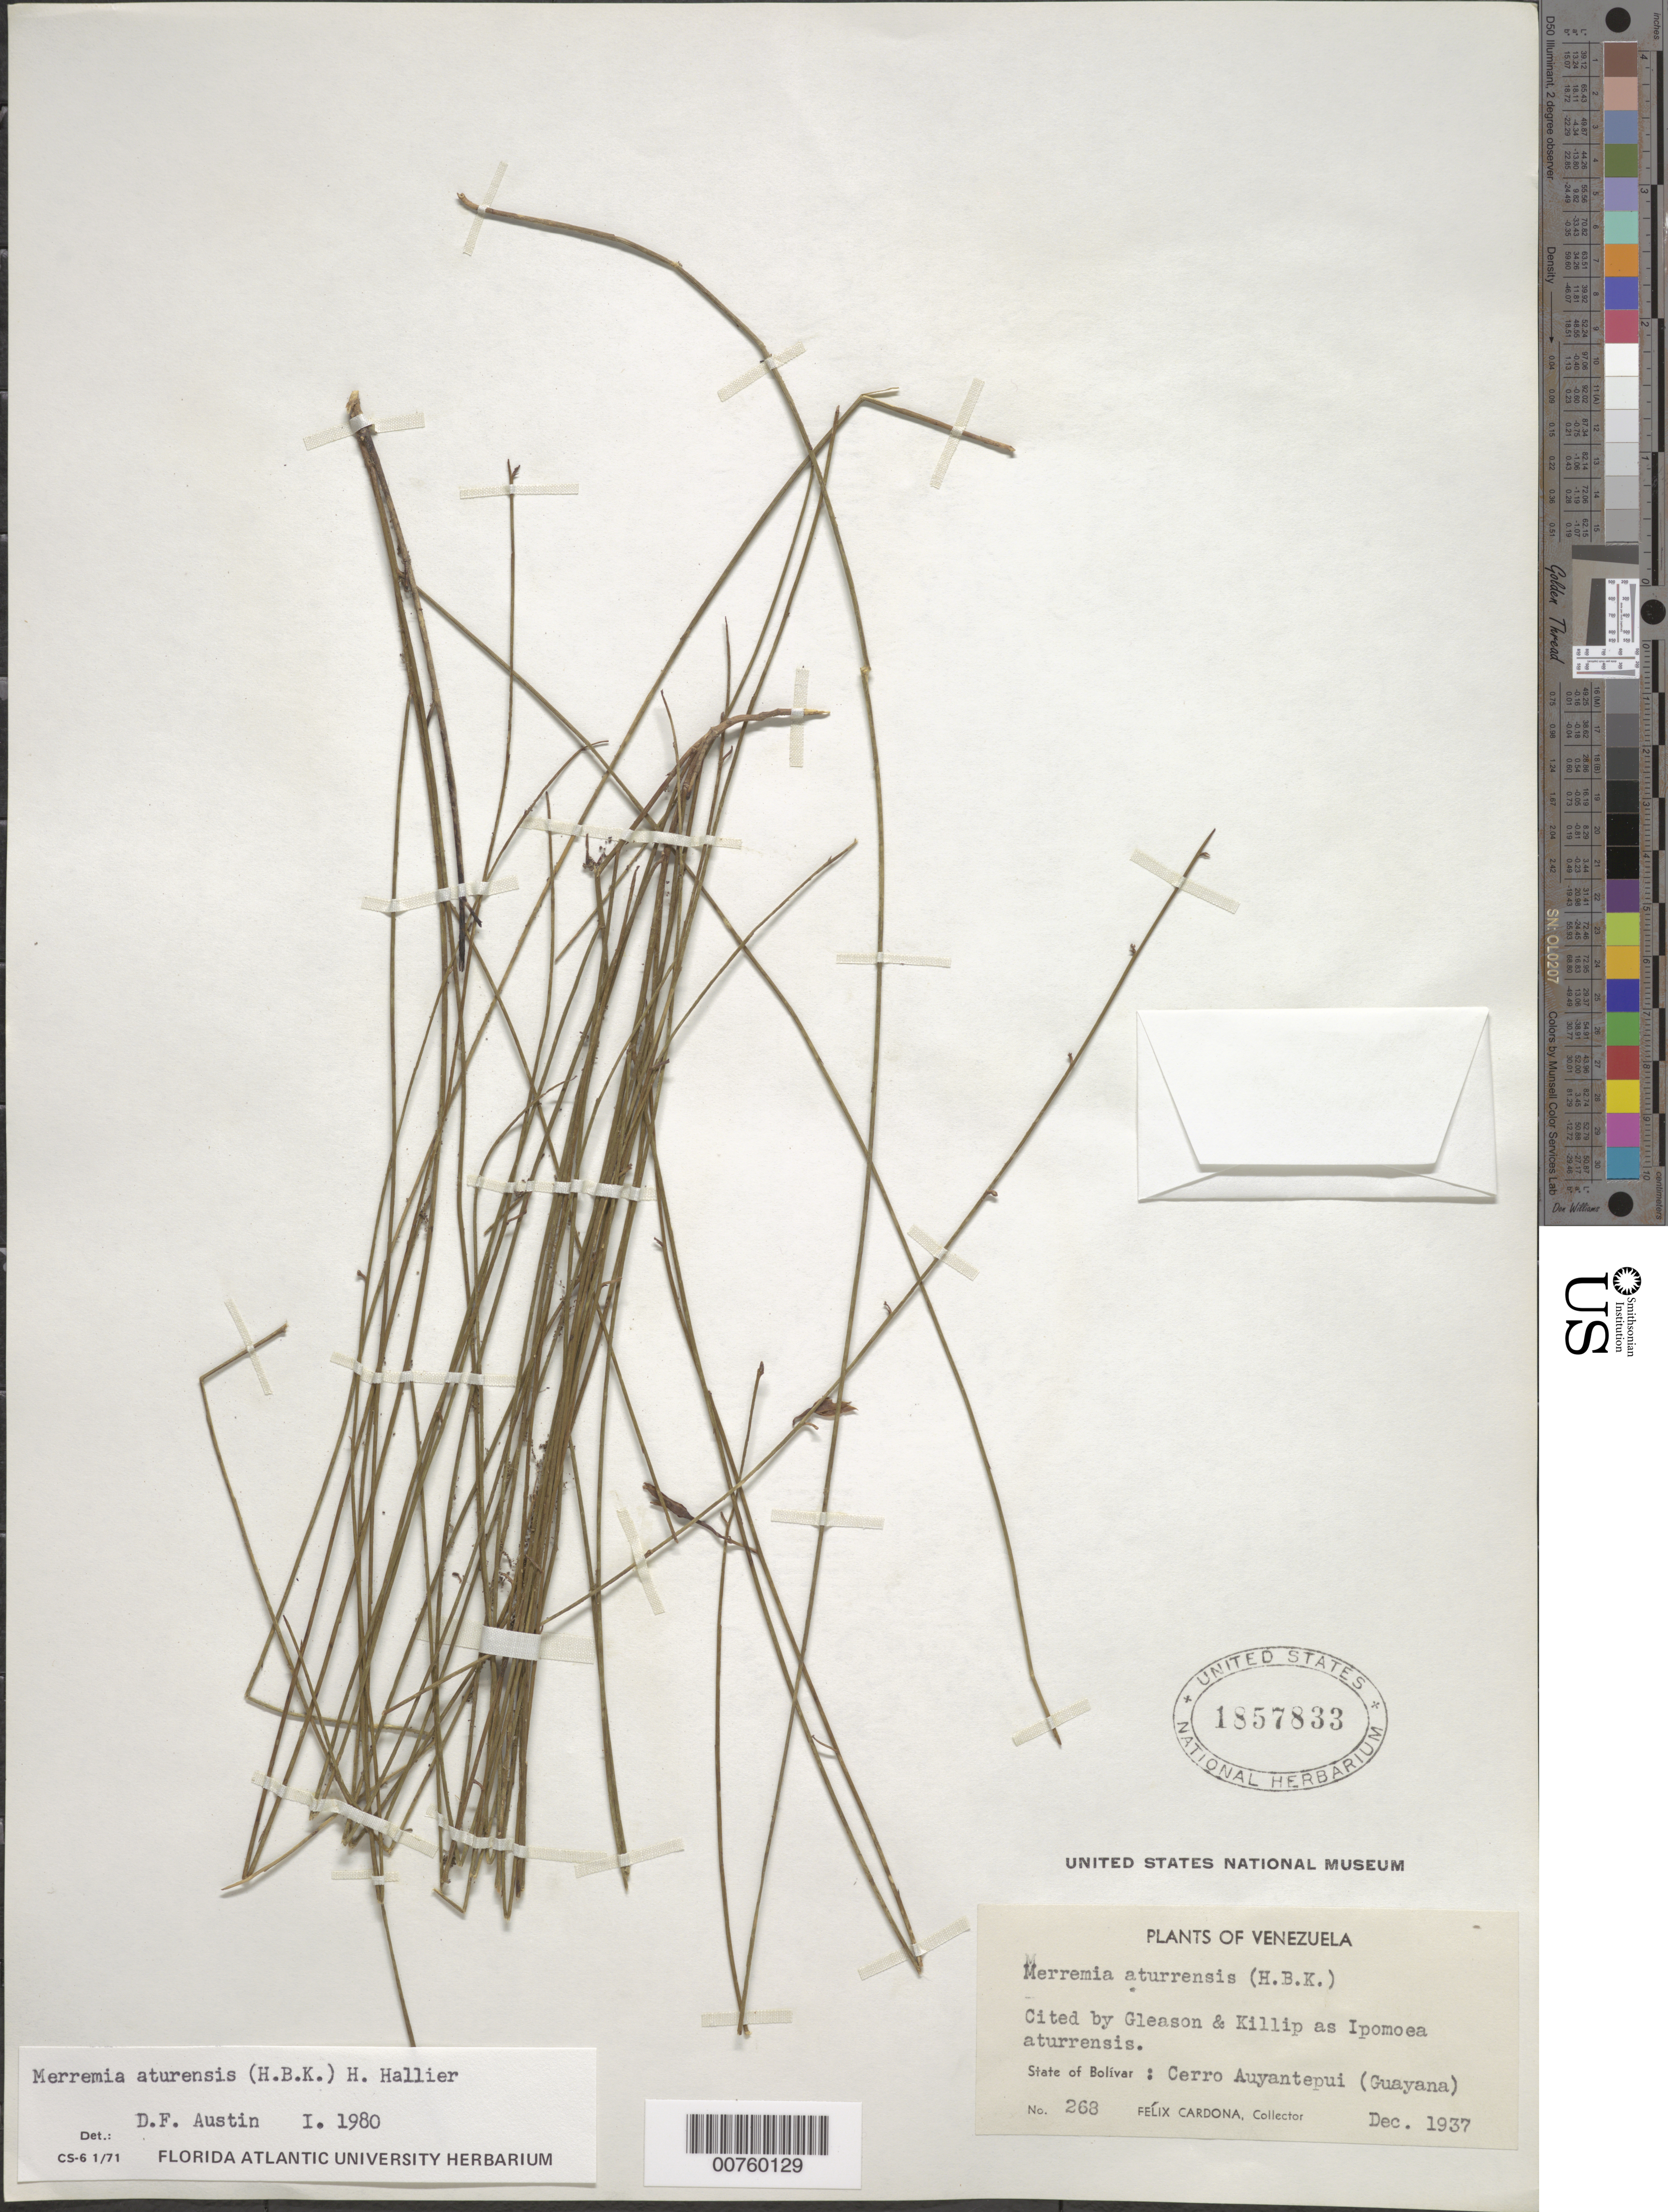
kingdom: Plantae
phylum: Tracheophyta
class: Magnoliopsida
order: Solanales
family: Convolvulaceae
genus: Distimake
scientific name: Distimake aturensis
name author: (Kunth) A. R. Simões & Staples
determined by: Strong, Mark T., (BOT), Smithsonian Institution - National Museum of Natural History (UNITED STATES)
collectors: F. Cardona Puig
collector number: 268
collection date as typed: Dec-37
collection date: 1937-12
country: Venezuela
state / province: Bolívar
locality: Cerro Auyantepuí, Alto Caroní, Guayana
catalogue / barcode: US 1857833